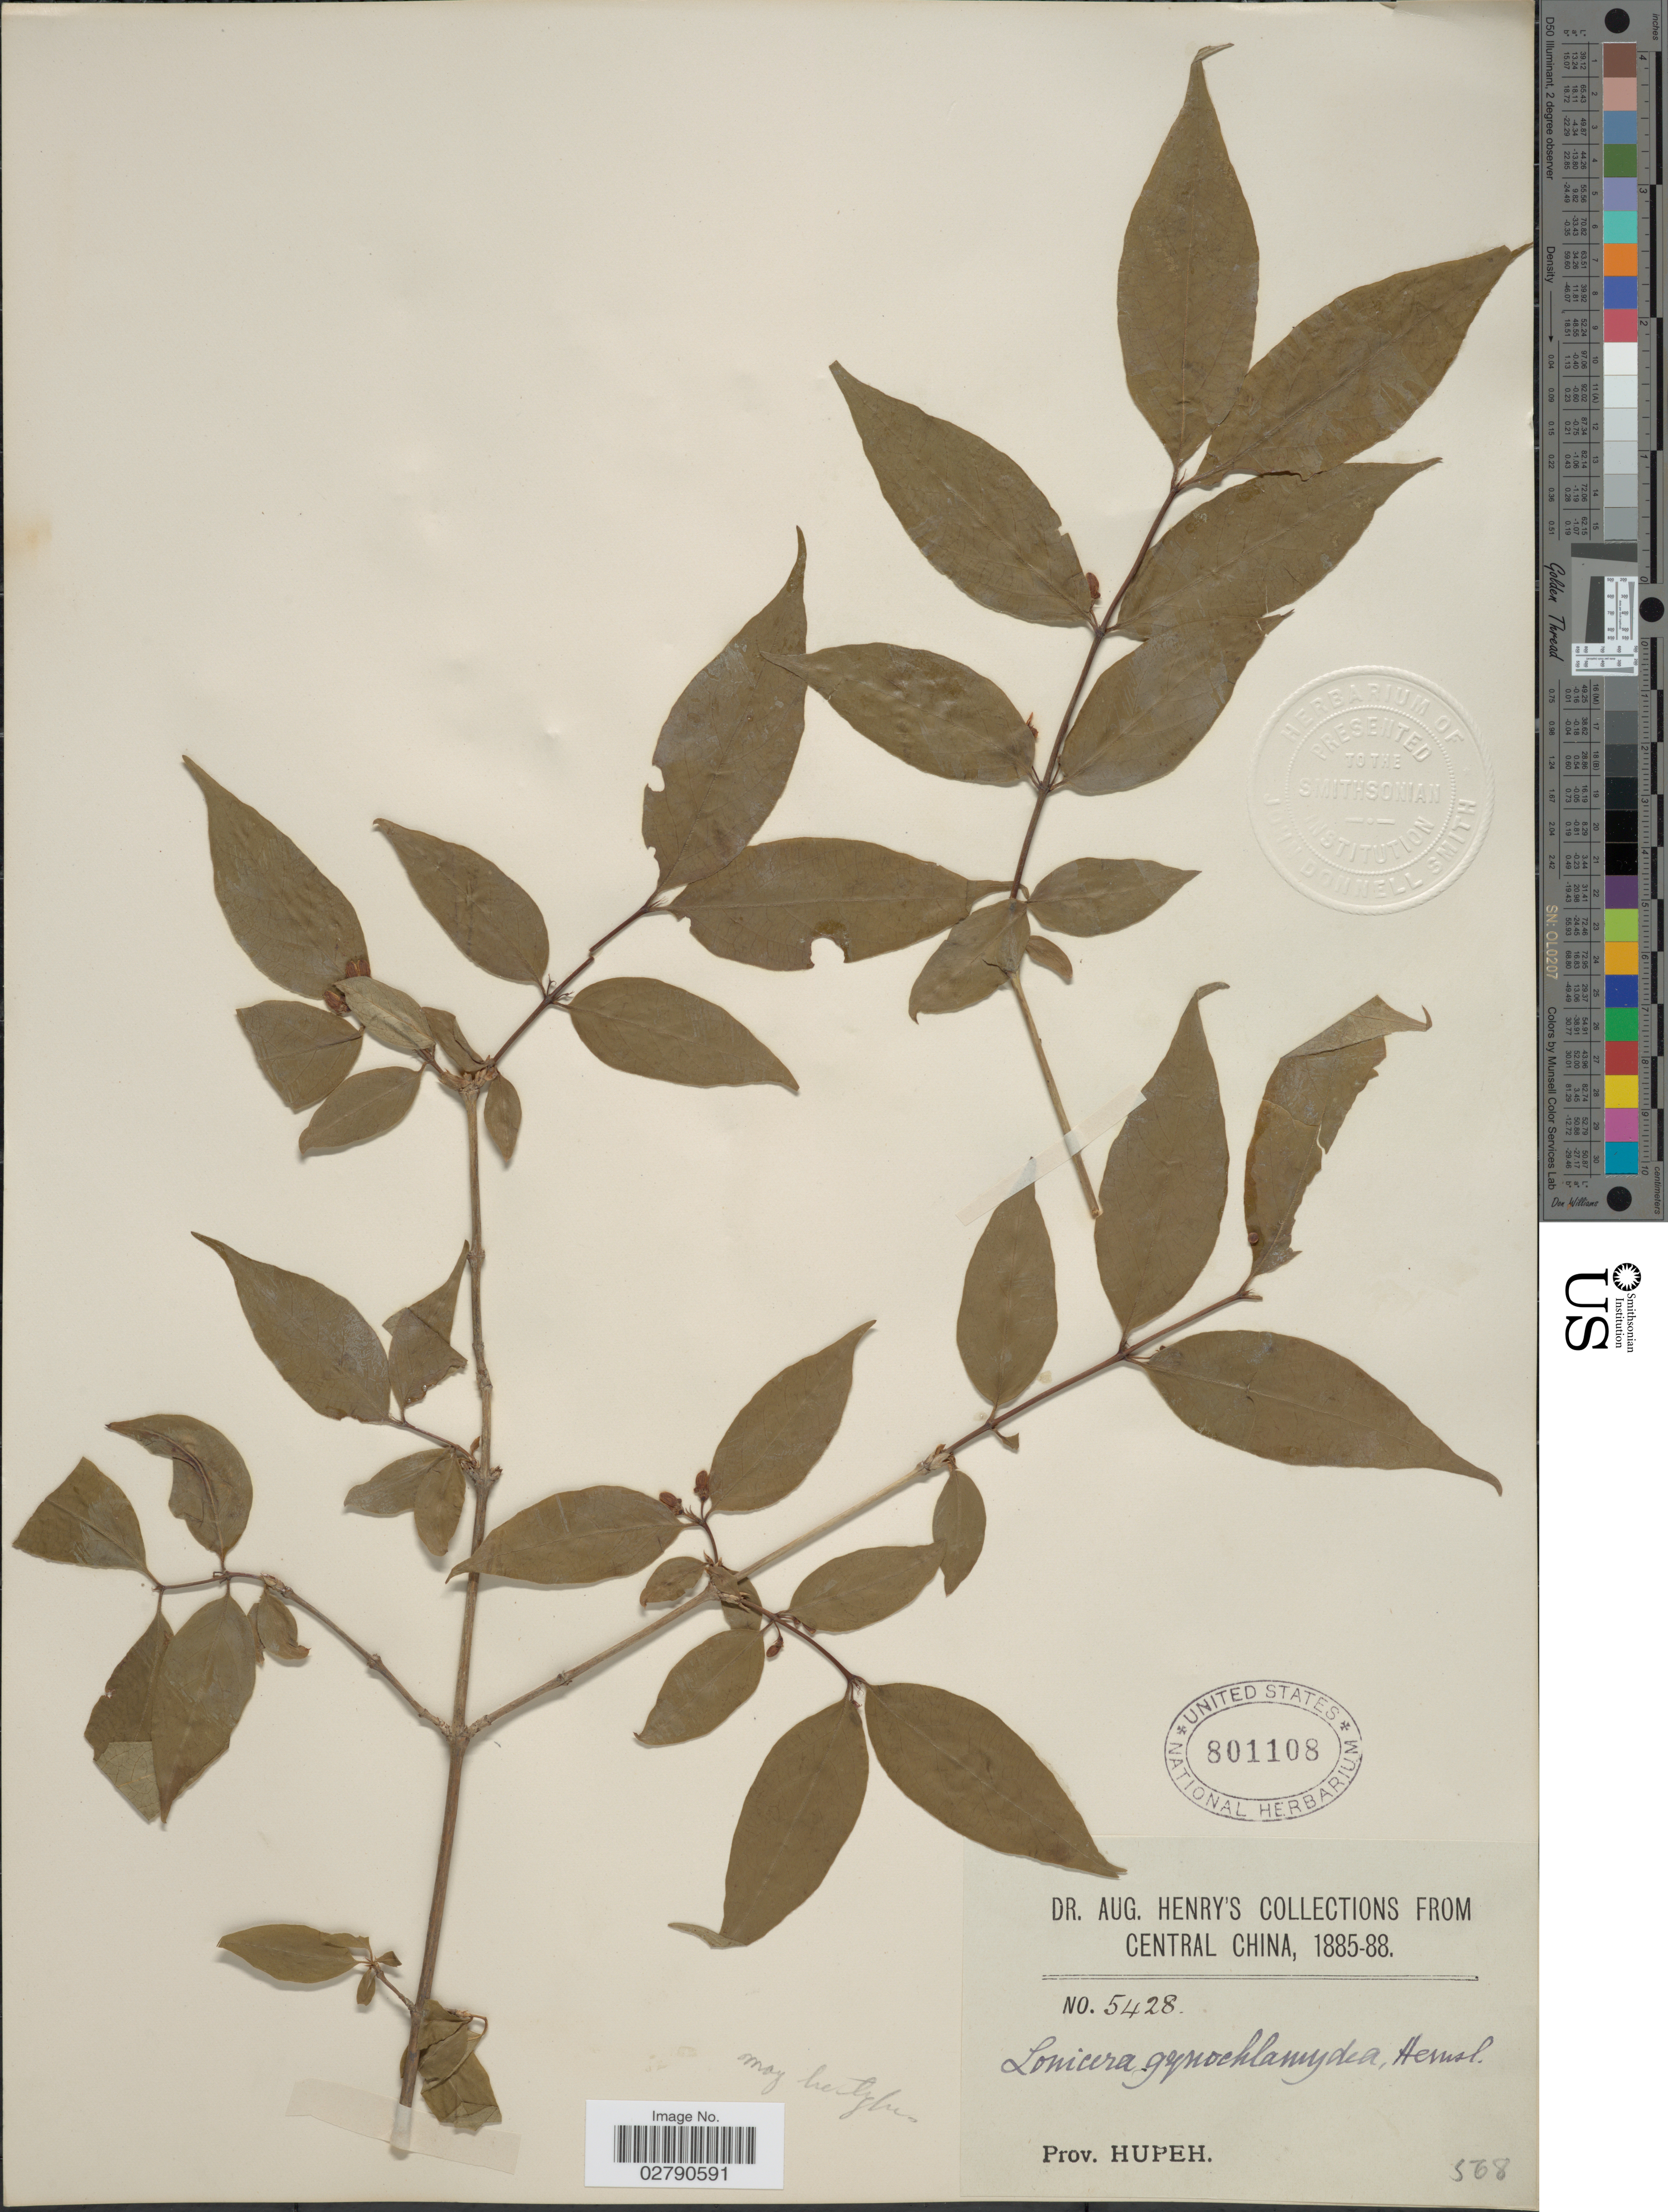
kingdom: Plantae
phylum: Tracheophyta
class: Magnoliopsida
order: Dipsacales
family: Caprifoliaceae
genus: Lonicera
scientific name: Lonicera gynochlamydea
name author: Hemsl.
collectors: A. Henry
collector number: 5428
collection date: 1885/1888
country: China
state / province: Hubei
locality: Prov. Hupeh. Central China.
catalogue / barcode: US 801108